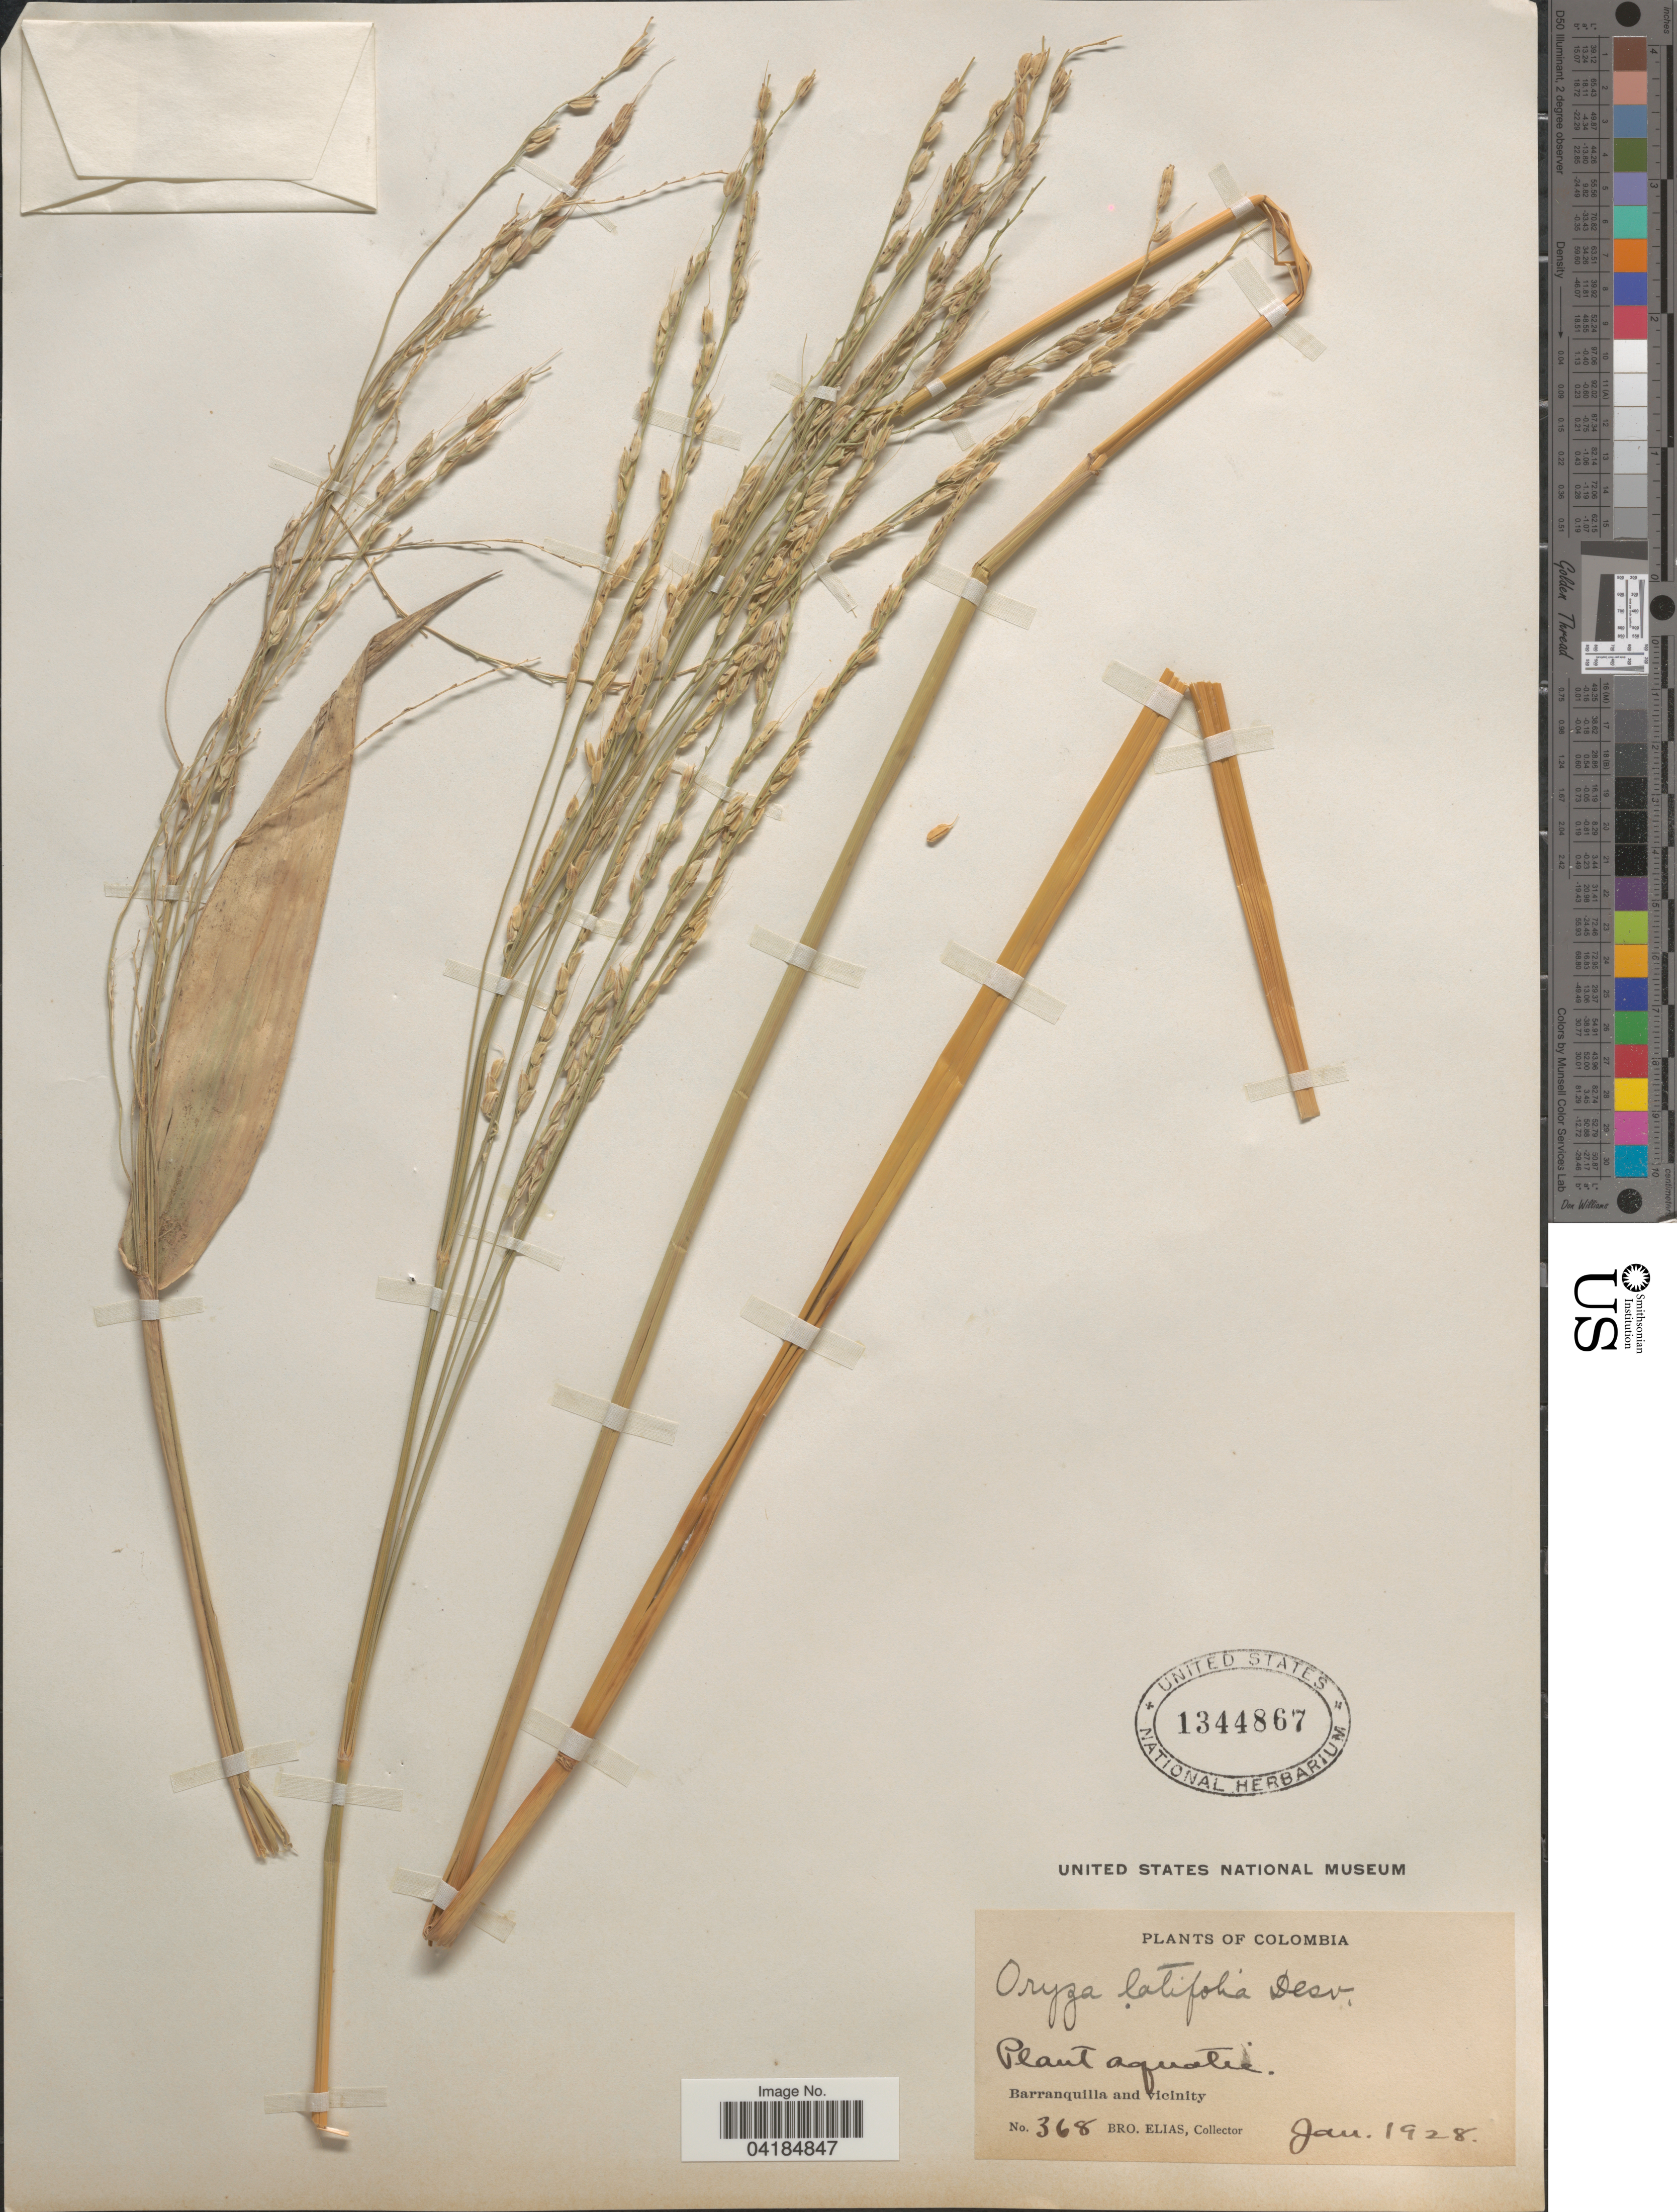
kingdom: Plantae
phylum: Tracheophyta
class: Liliopsida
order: Poales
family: Poaceae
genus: Oryza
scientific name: Oryza latifolia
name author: Desv.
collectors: Bro. Elias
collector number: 368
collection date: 1928-01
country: Colombia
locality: Barranquilla and vicinity.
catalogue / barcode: US 1344867